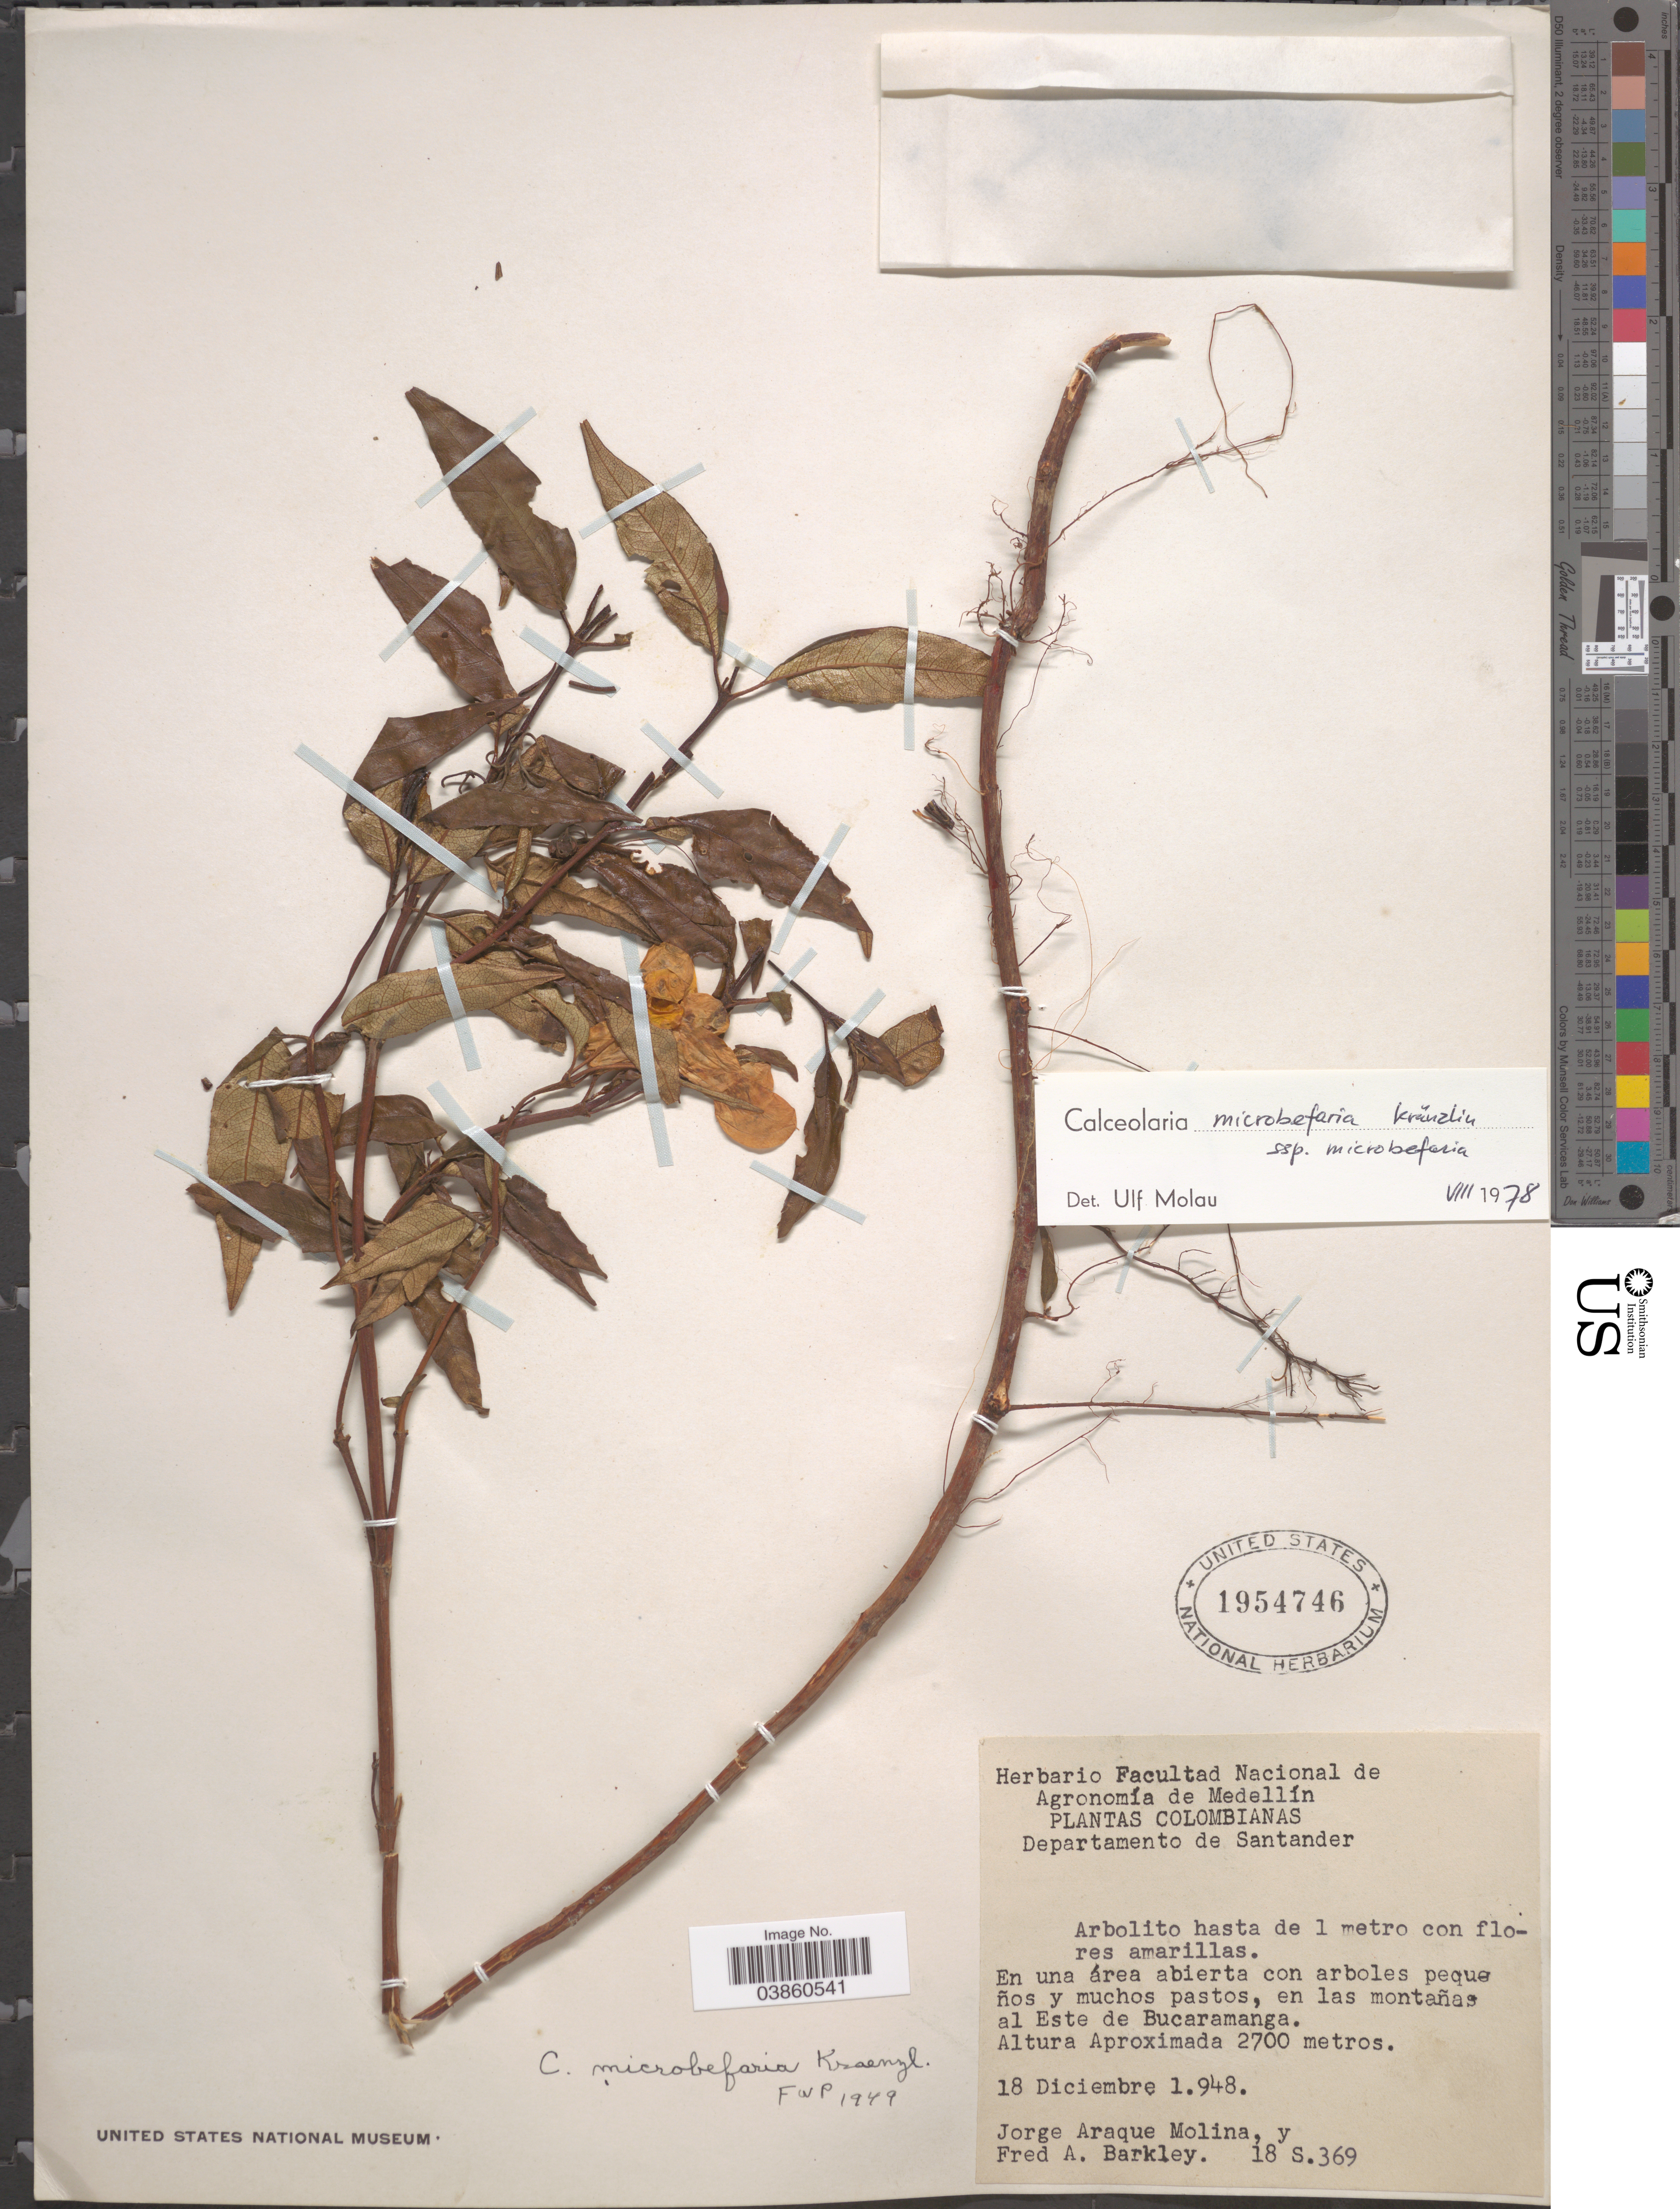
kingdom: Plantae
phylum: Tracheophyta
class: Magnoliopsida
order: Lamiales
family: Calceolariaceae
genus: Calceolaria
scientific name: Calceolaria microbefaria subsp. microbefaria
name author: Kränzl.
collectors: J. A. Molina & F. A. Barkley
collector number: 18S369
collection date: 1948-12-18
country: Colombia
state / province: Santander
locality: Departamento de Santander. En una área abierta con arboles pequeños y muchos pastos, en las montañas al Este de Bucaramanga.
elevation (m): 2700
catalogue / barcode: US 1954746